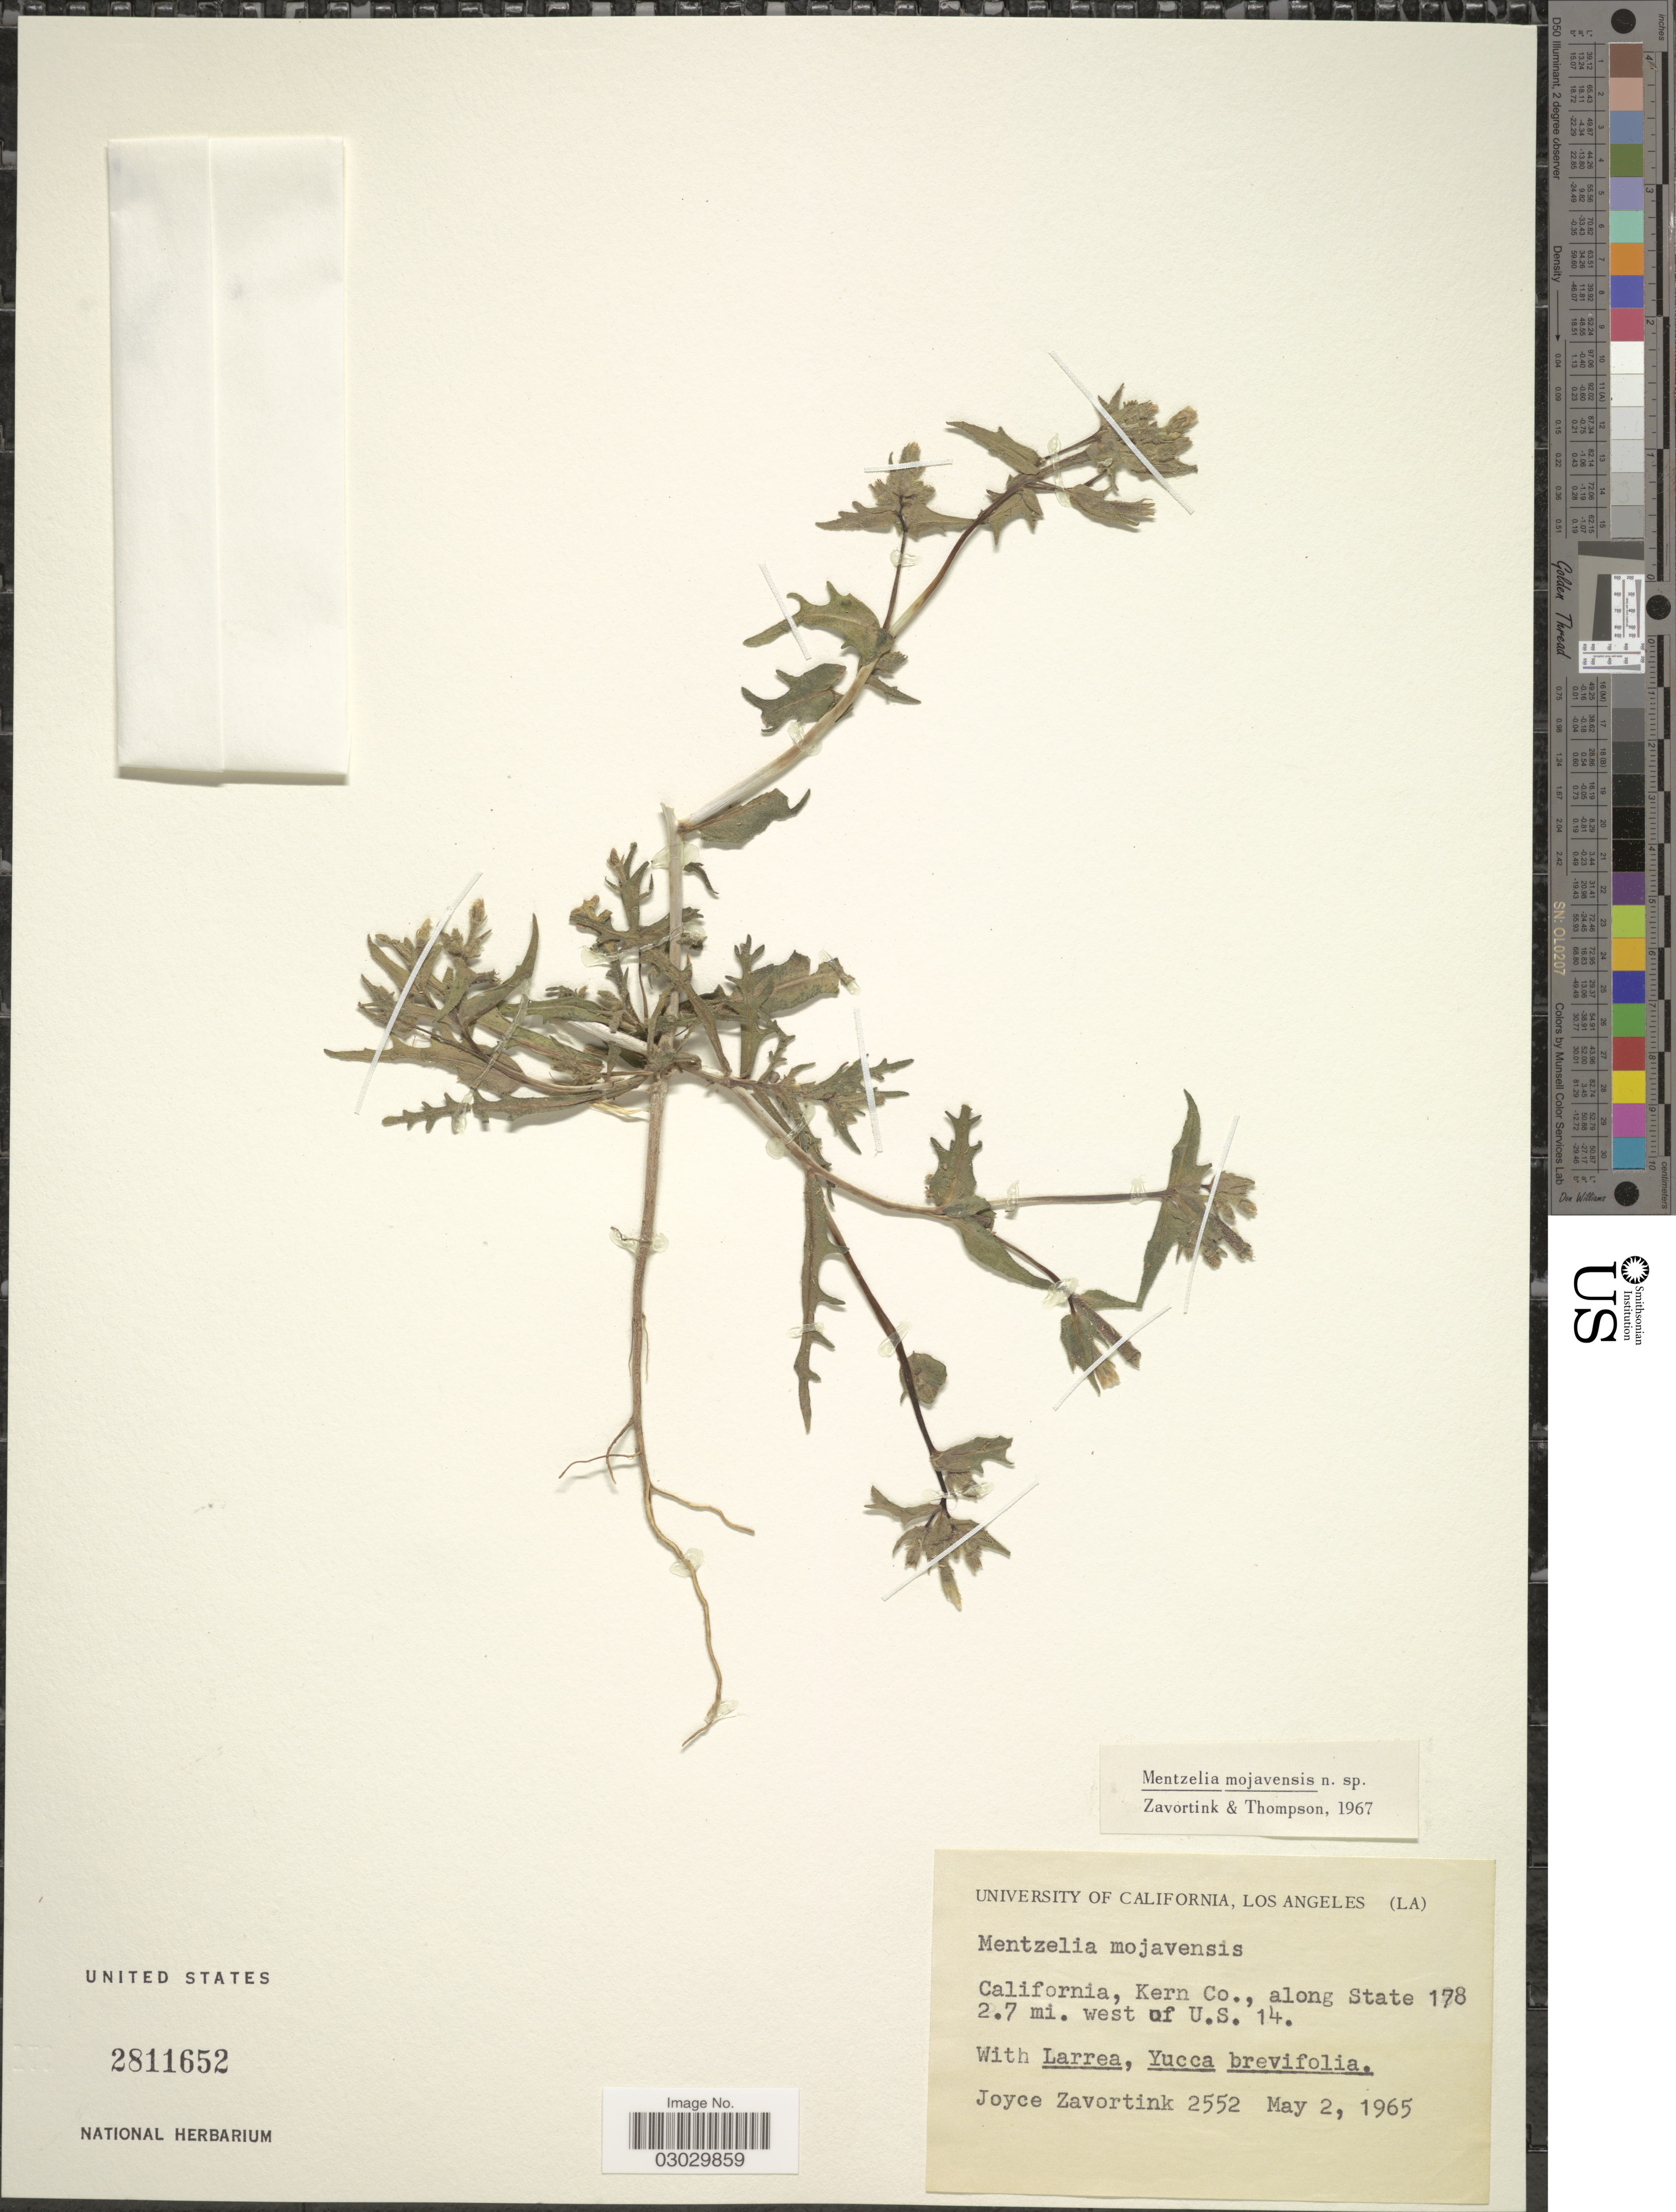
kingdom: Plantae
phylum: Tracheophyta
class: Magnoliopsida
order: Cornales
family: Loasaceae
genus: Mentzelia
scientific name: Mentzelia mojavensis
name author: H.J. Thomps. & J.E. Roberts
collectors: J. Zavortink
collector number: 2552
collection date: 1965-05-02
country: United States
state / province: California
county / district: Kern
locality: Kern Co., along State 178 2.7 mi. west of U.S. 14.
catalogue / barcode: US 2811652